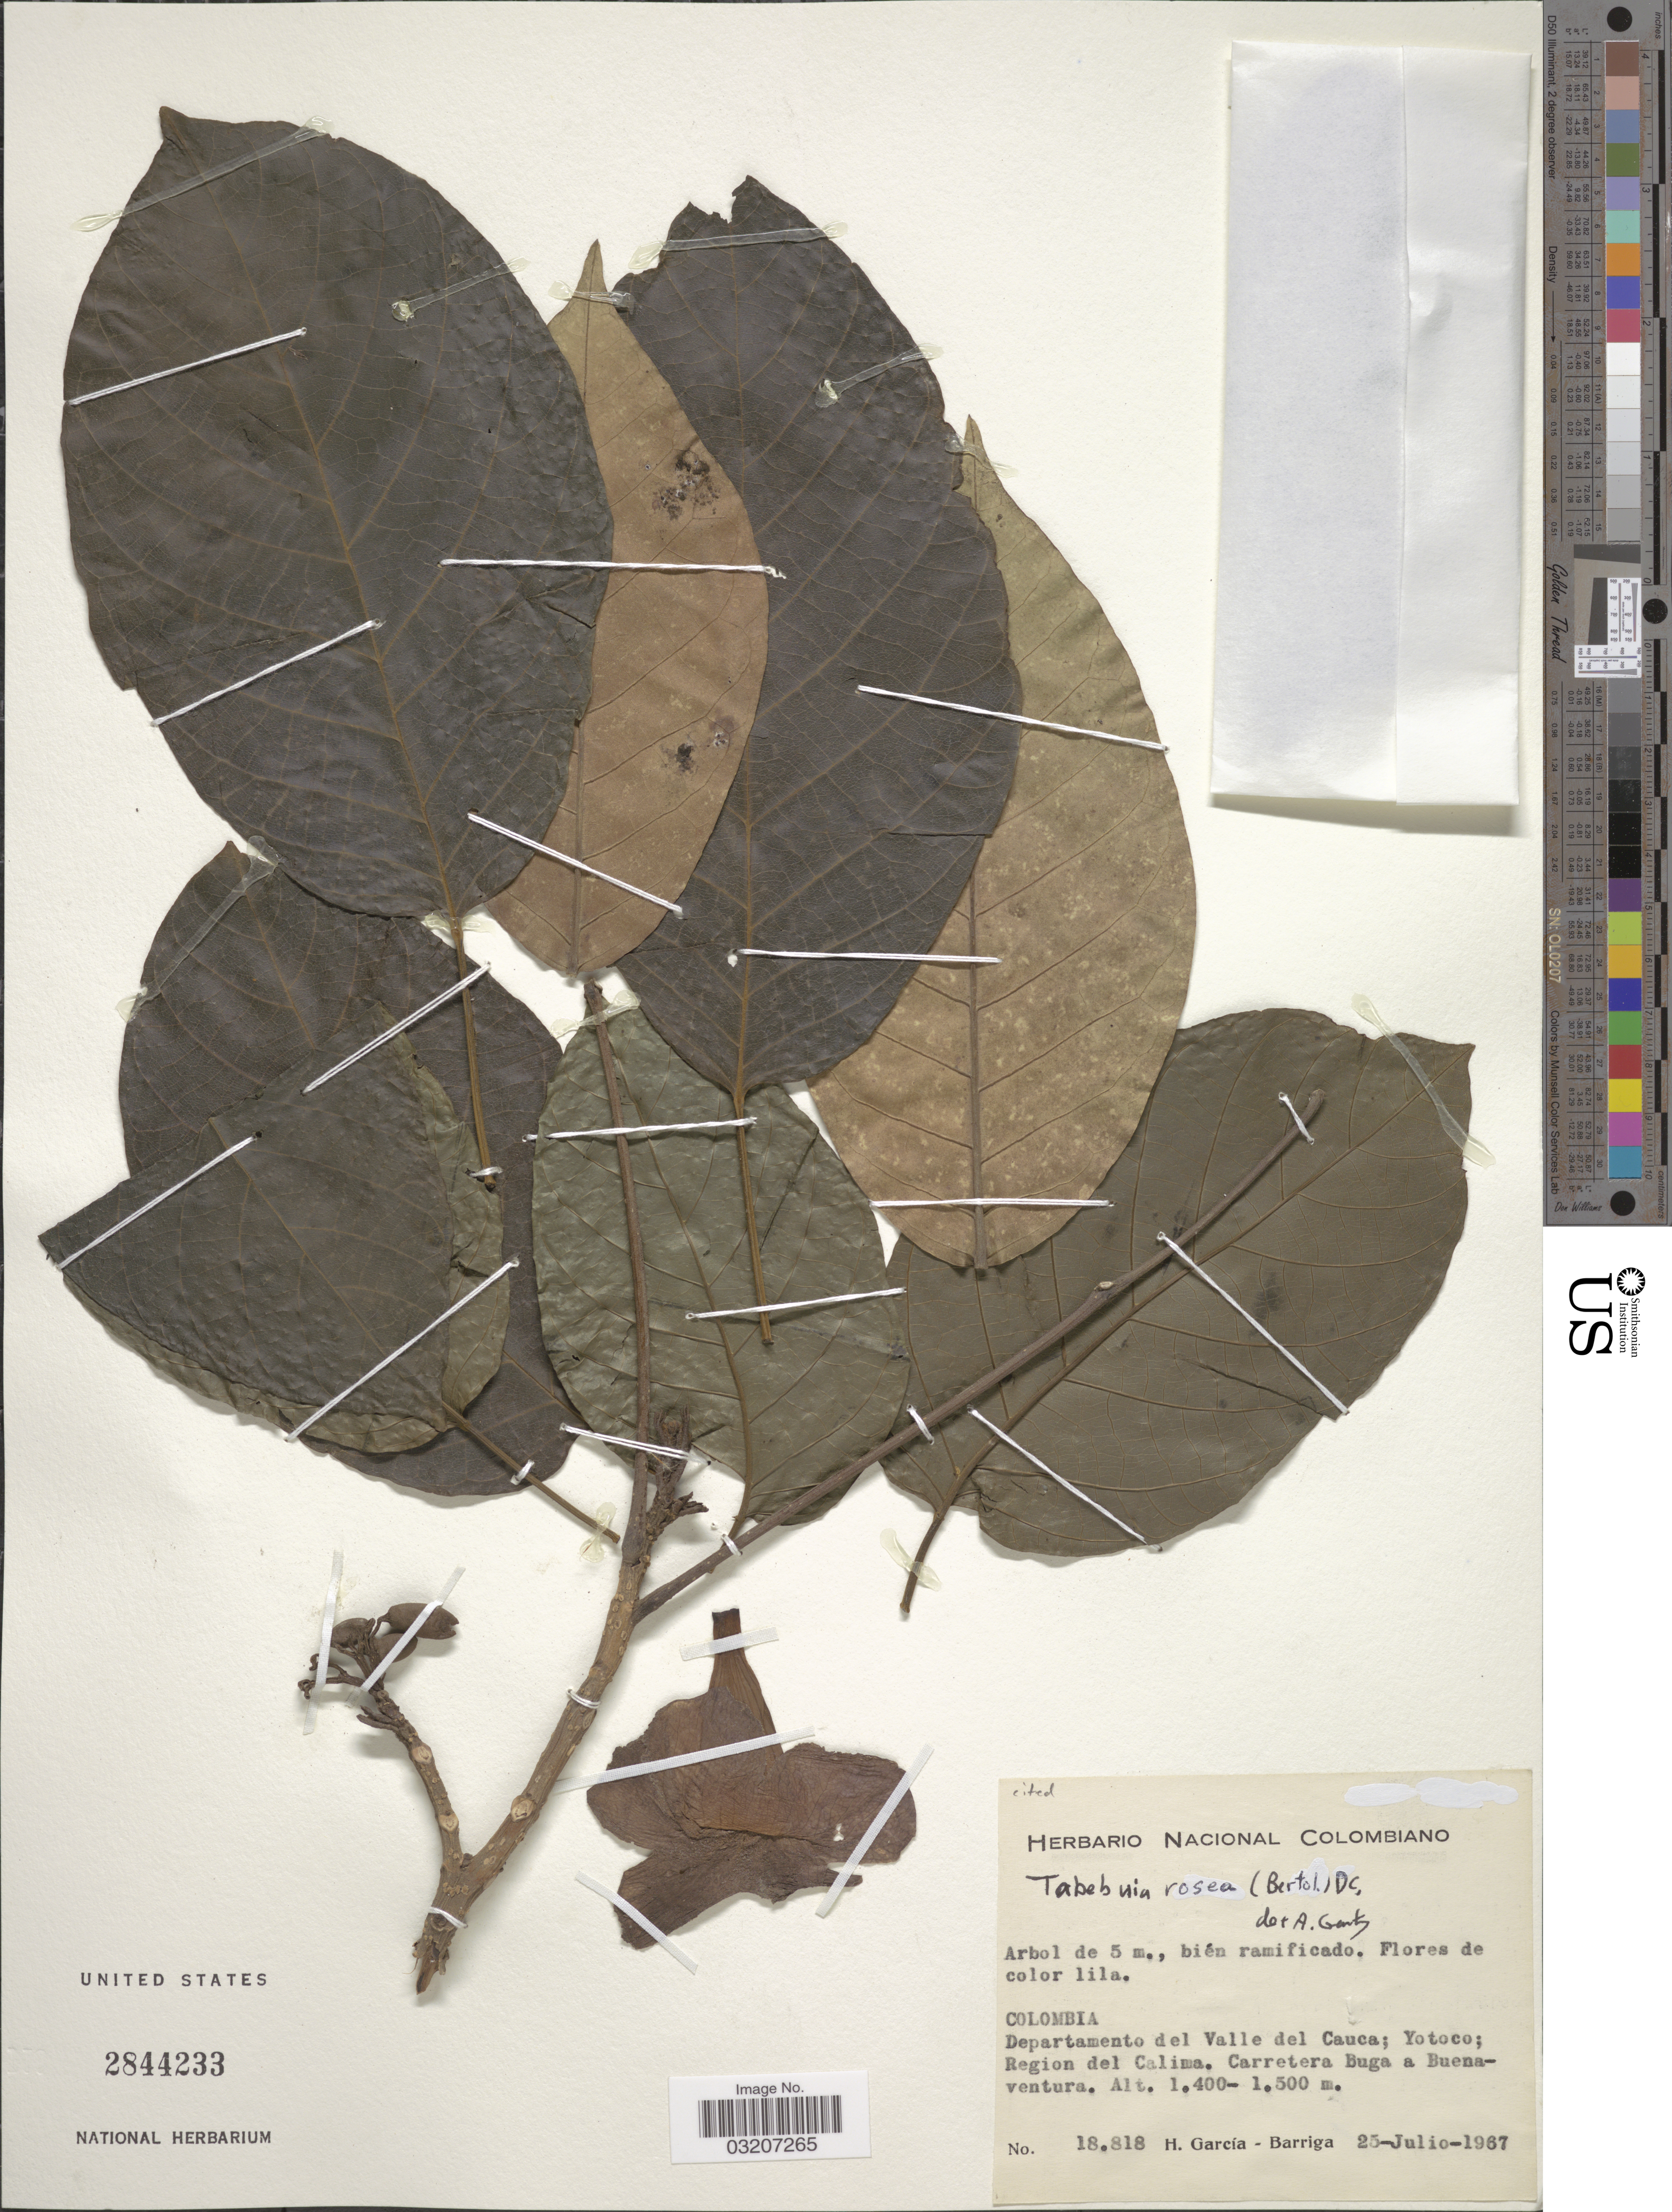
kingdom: Plantae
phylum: Tracheophyta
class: Magnoliopsida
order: Lamiales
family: Bignoniaceae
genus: Tabebuia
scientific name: Tabebuia rosea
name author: (Bertol.) DC.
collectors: H. García Barriga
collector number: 18818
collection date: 1967-07-25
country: Colombia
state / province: Valle del Cauca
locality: Departamento del Valle del Cauca; Yotoco; Region del Calima, Carretera a Buenaventura.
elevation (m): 1400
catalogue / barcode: US 2844233